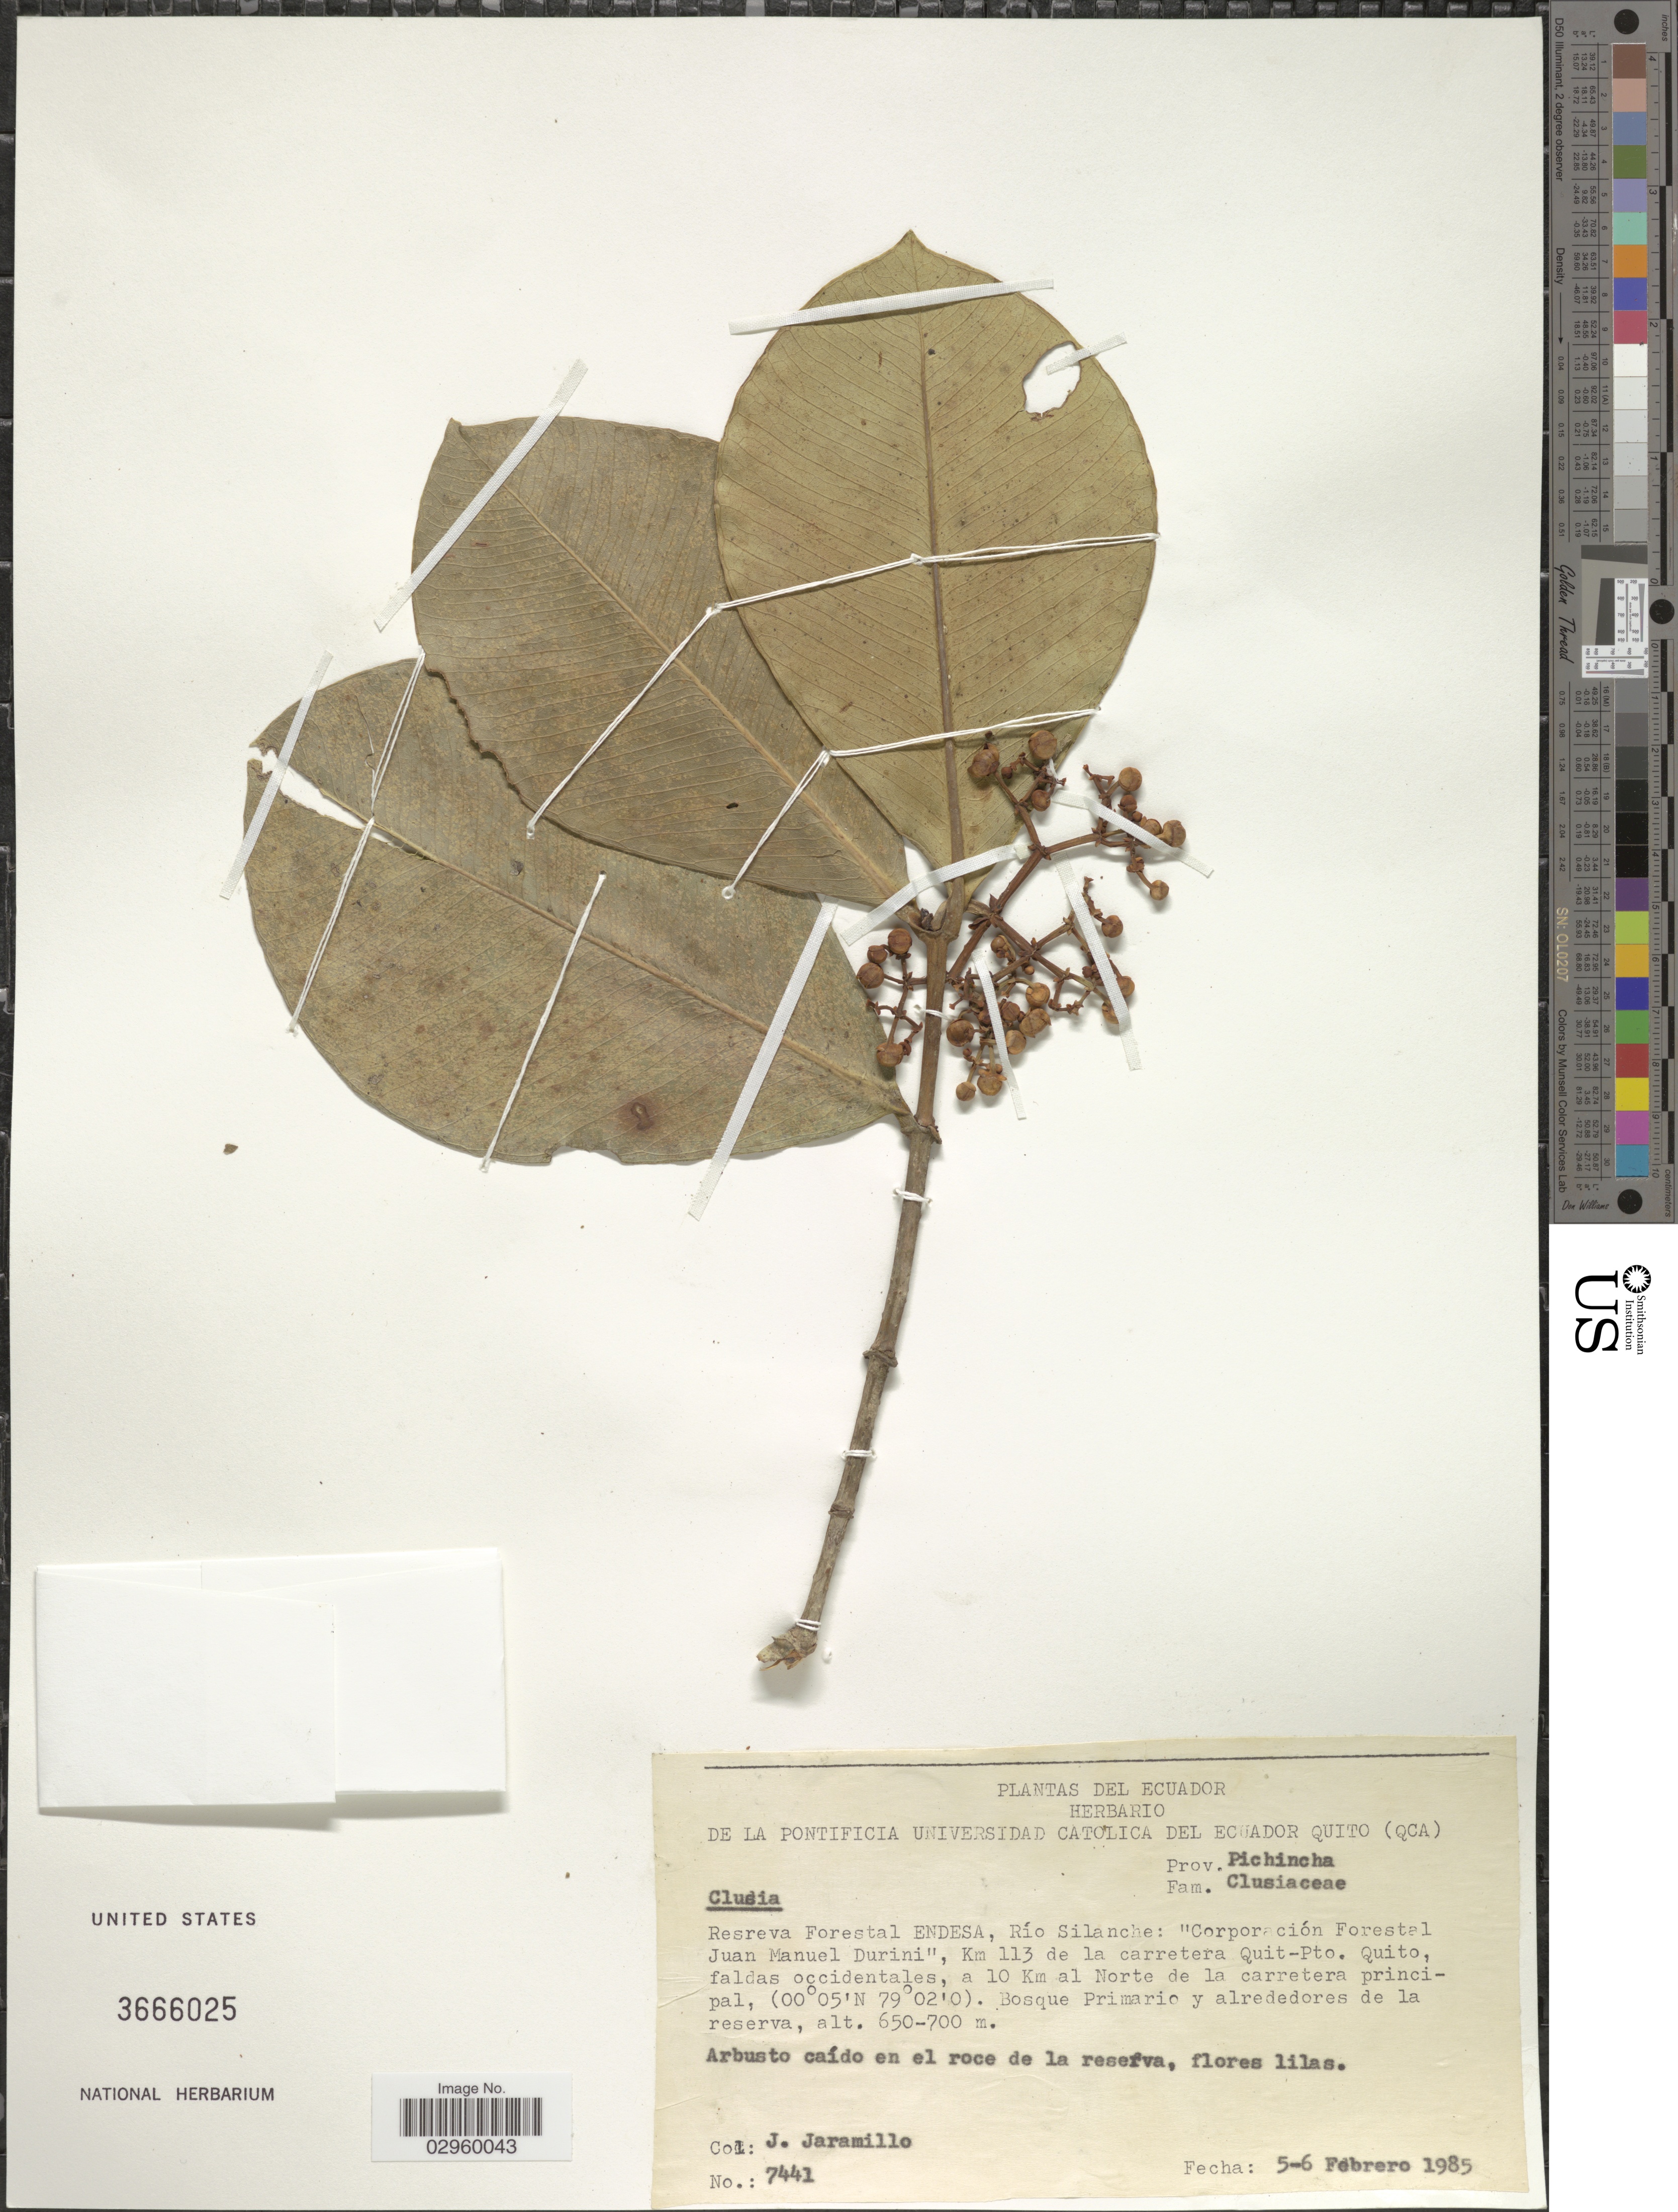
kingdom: Plantae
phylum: Tracheophyta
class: Magnoliopsida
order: Malpighiales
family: Clusiaceae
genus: Clusia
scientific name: Clusia sp.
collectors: J. Jaramillo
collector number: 7441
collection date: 1985-02-05/1985-02-06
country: Ecuador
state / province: Pichincha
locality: Resreva Forestal ENDESA, Río Silanche: "Corporación Forestal Juan Manuel Durini", Km 113 de la carretera Quito-Pto. Quito, faldas occidentales, a 10 Km al Norte de la carretera principal.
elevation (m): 650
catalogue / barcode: US 3666025